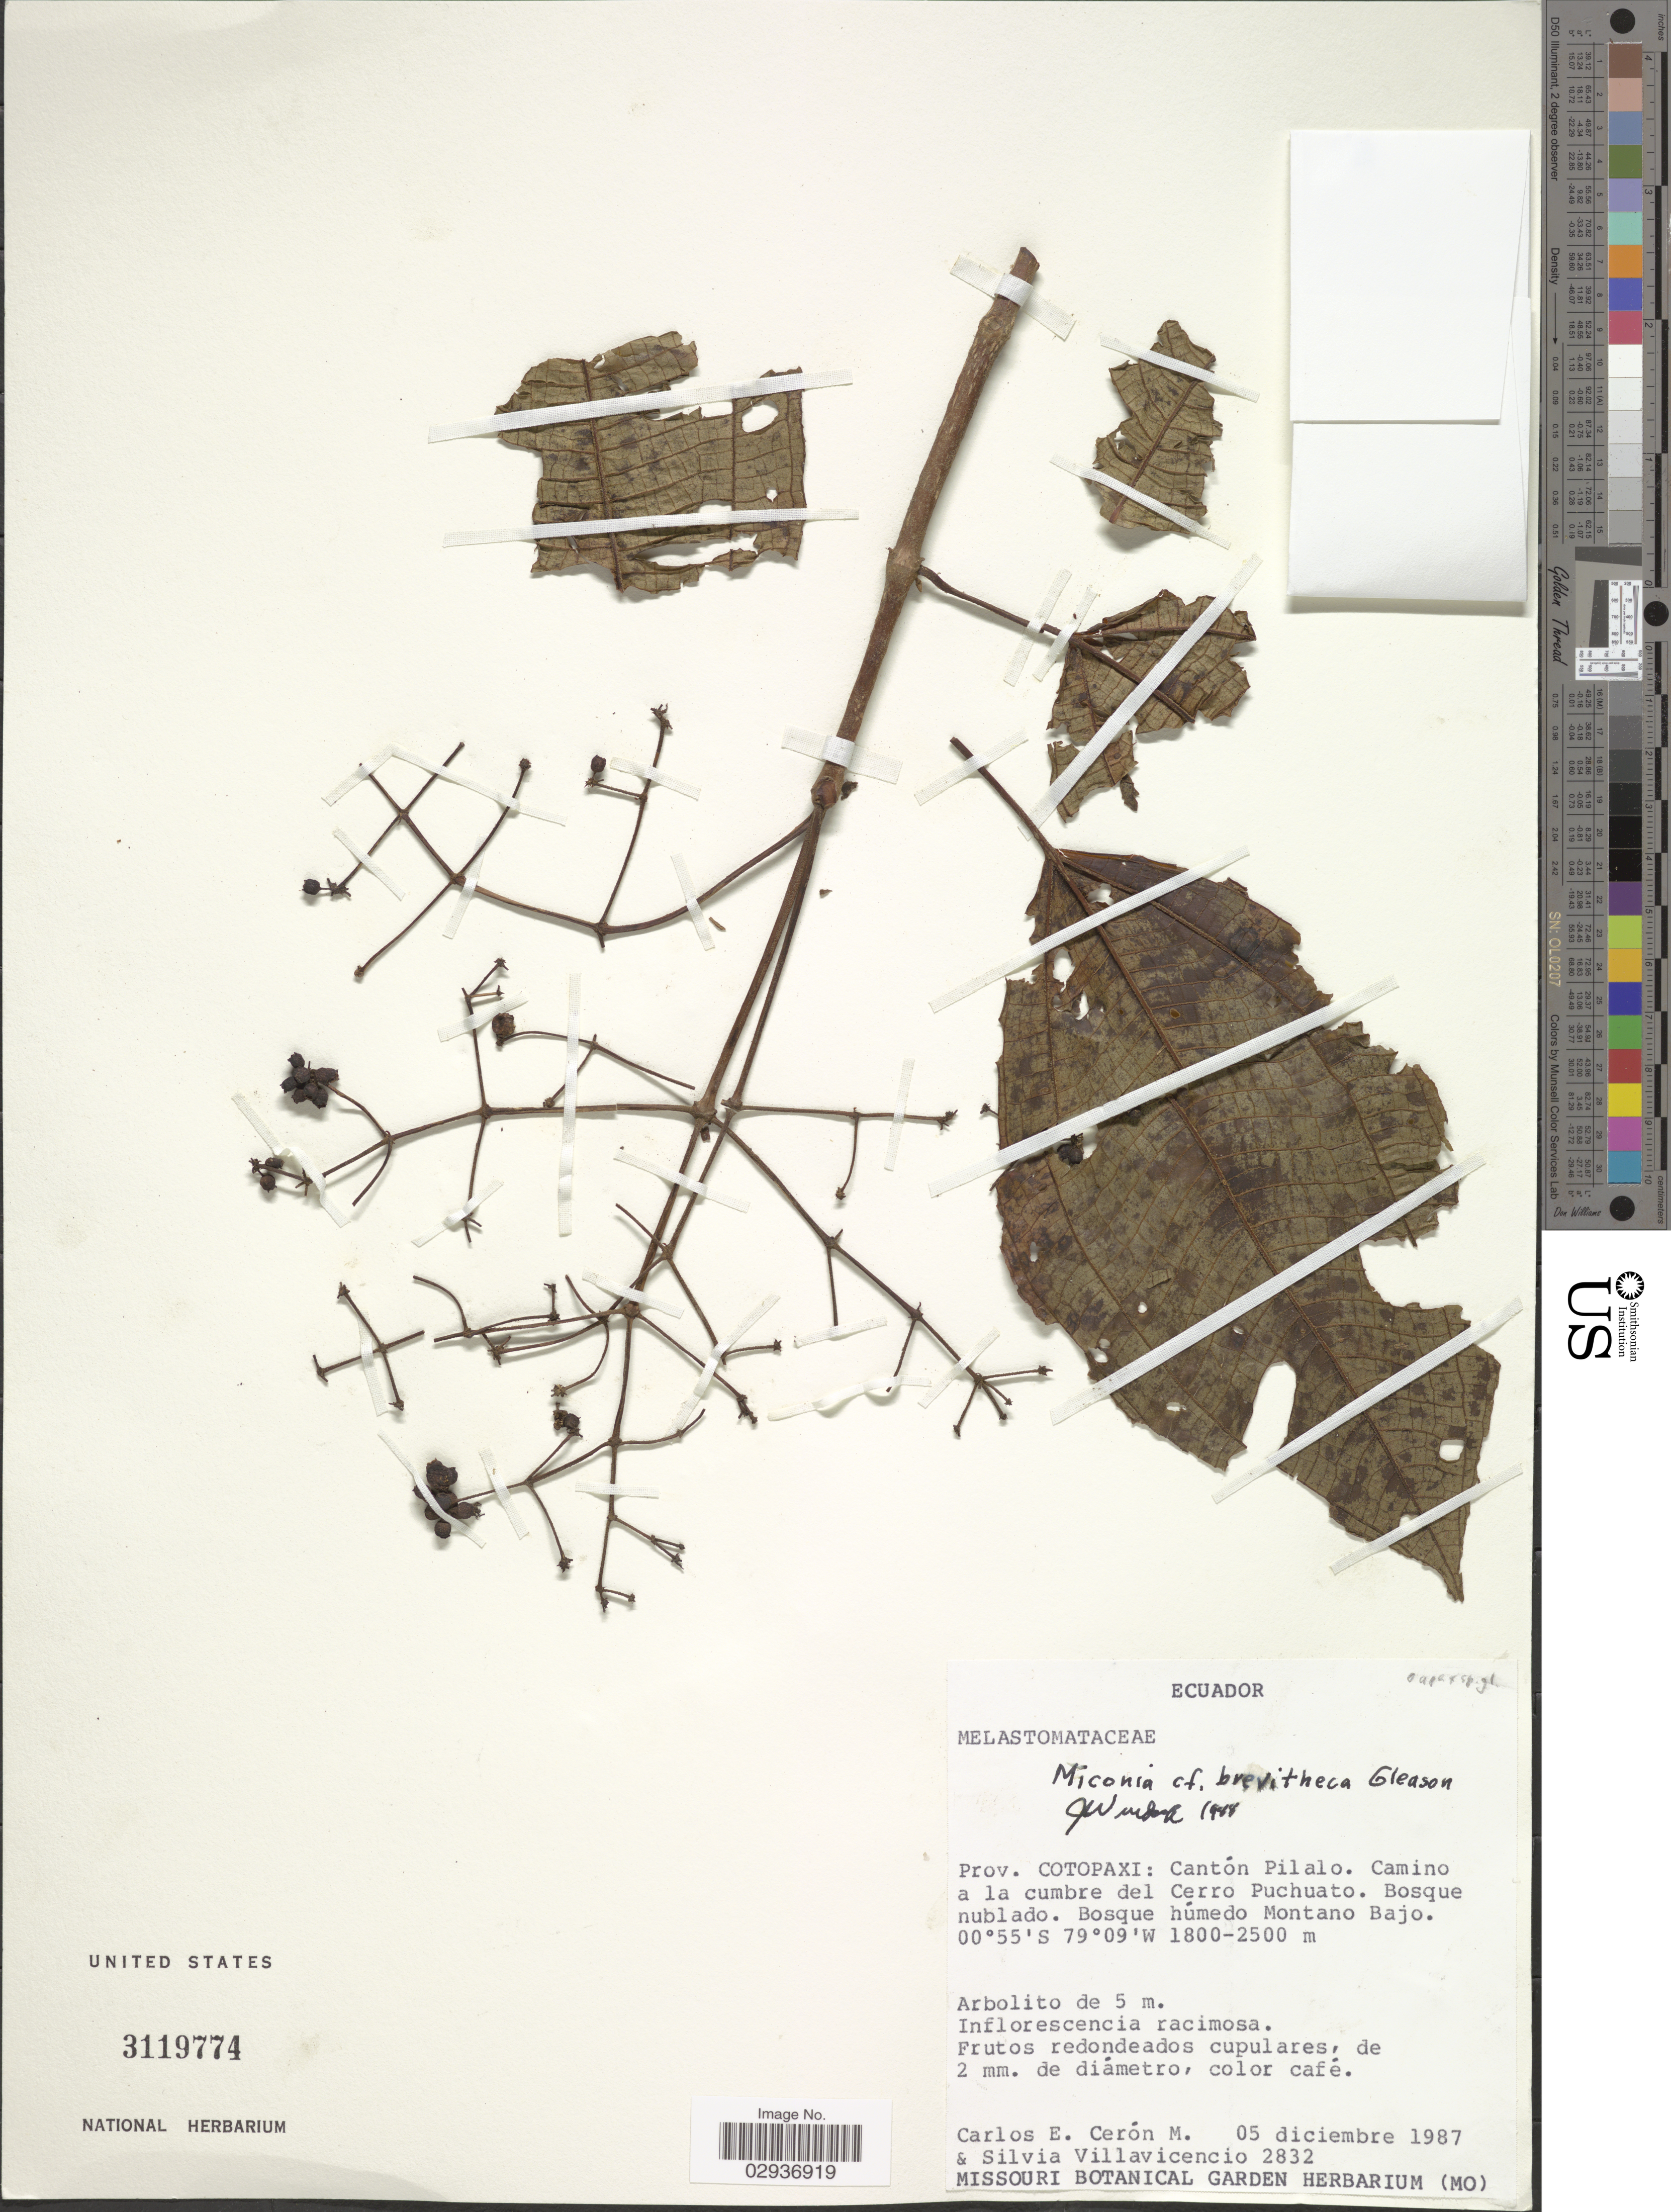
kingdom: Plantae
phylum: Tracheophyta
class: Magnoliopsida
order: Myrtales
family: Melastomataceae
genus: Miconia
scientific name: Miconia brevitheca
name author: Gleason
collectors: C. E. Cerón M. & S. Villavicencio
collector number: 2832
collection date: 1987-12-05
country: Ecuador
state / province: Cotopaxi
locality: Cantón Pilalo. Camino a la cumbre del Cerro Puchuato.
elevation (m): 1800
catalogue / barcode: US 3119774